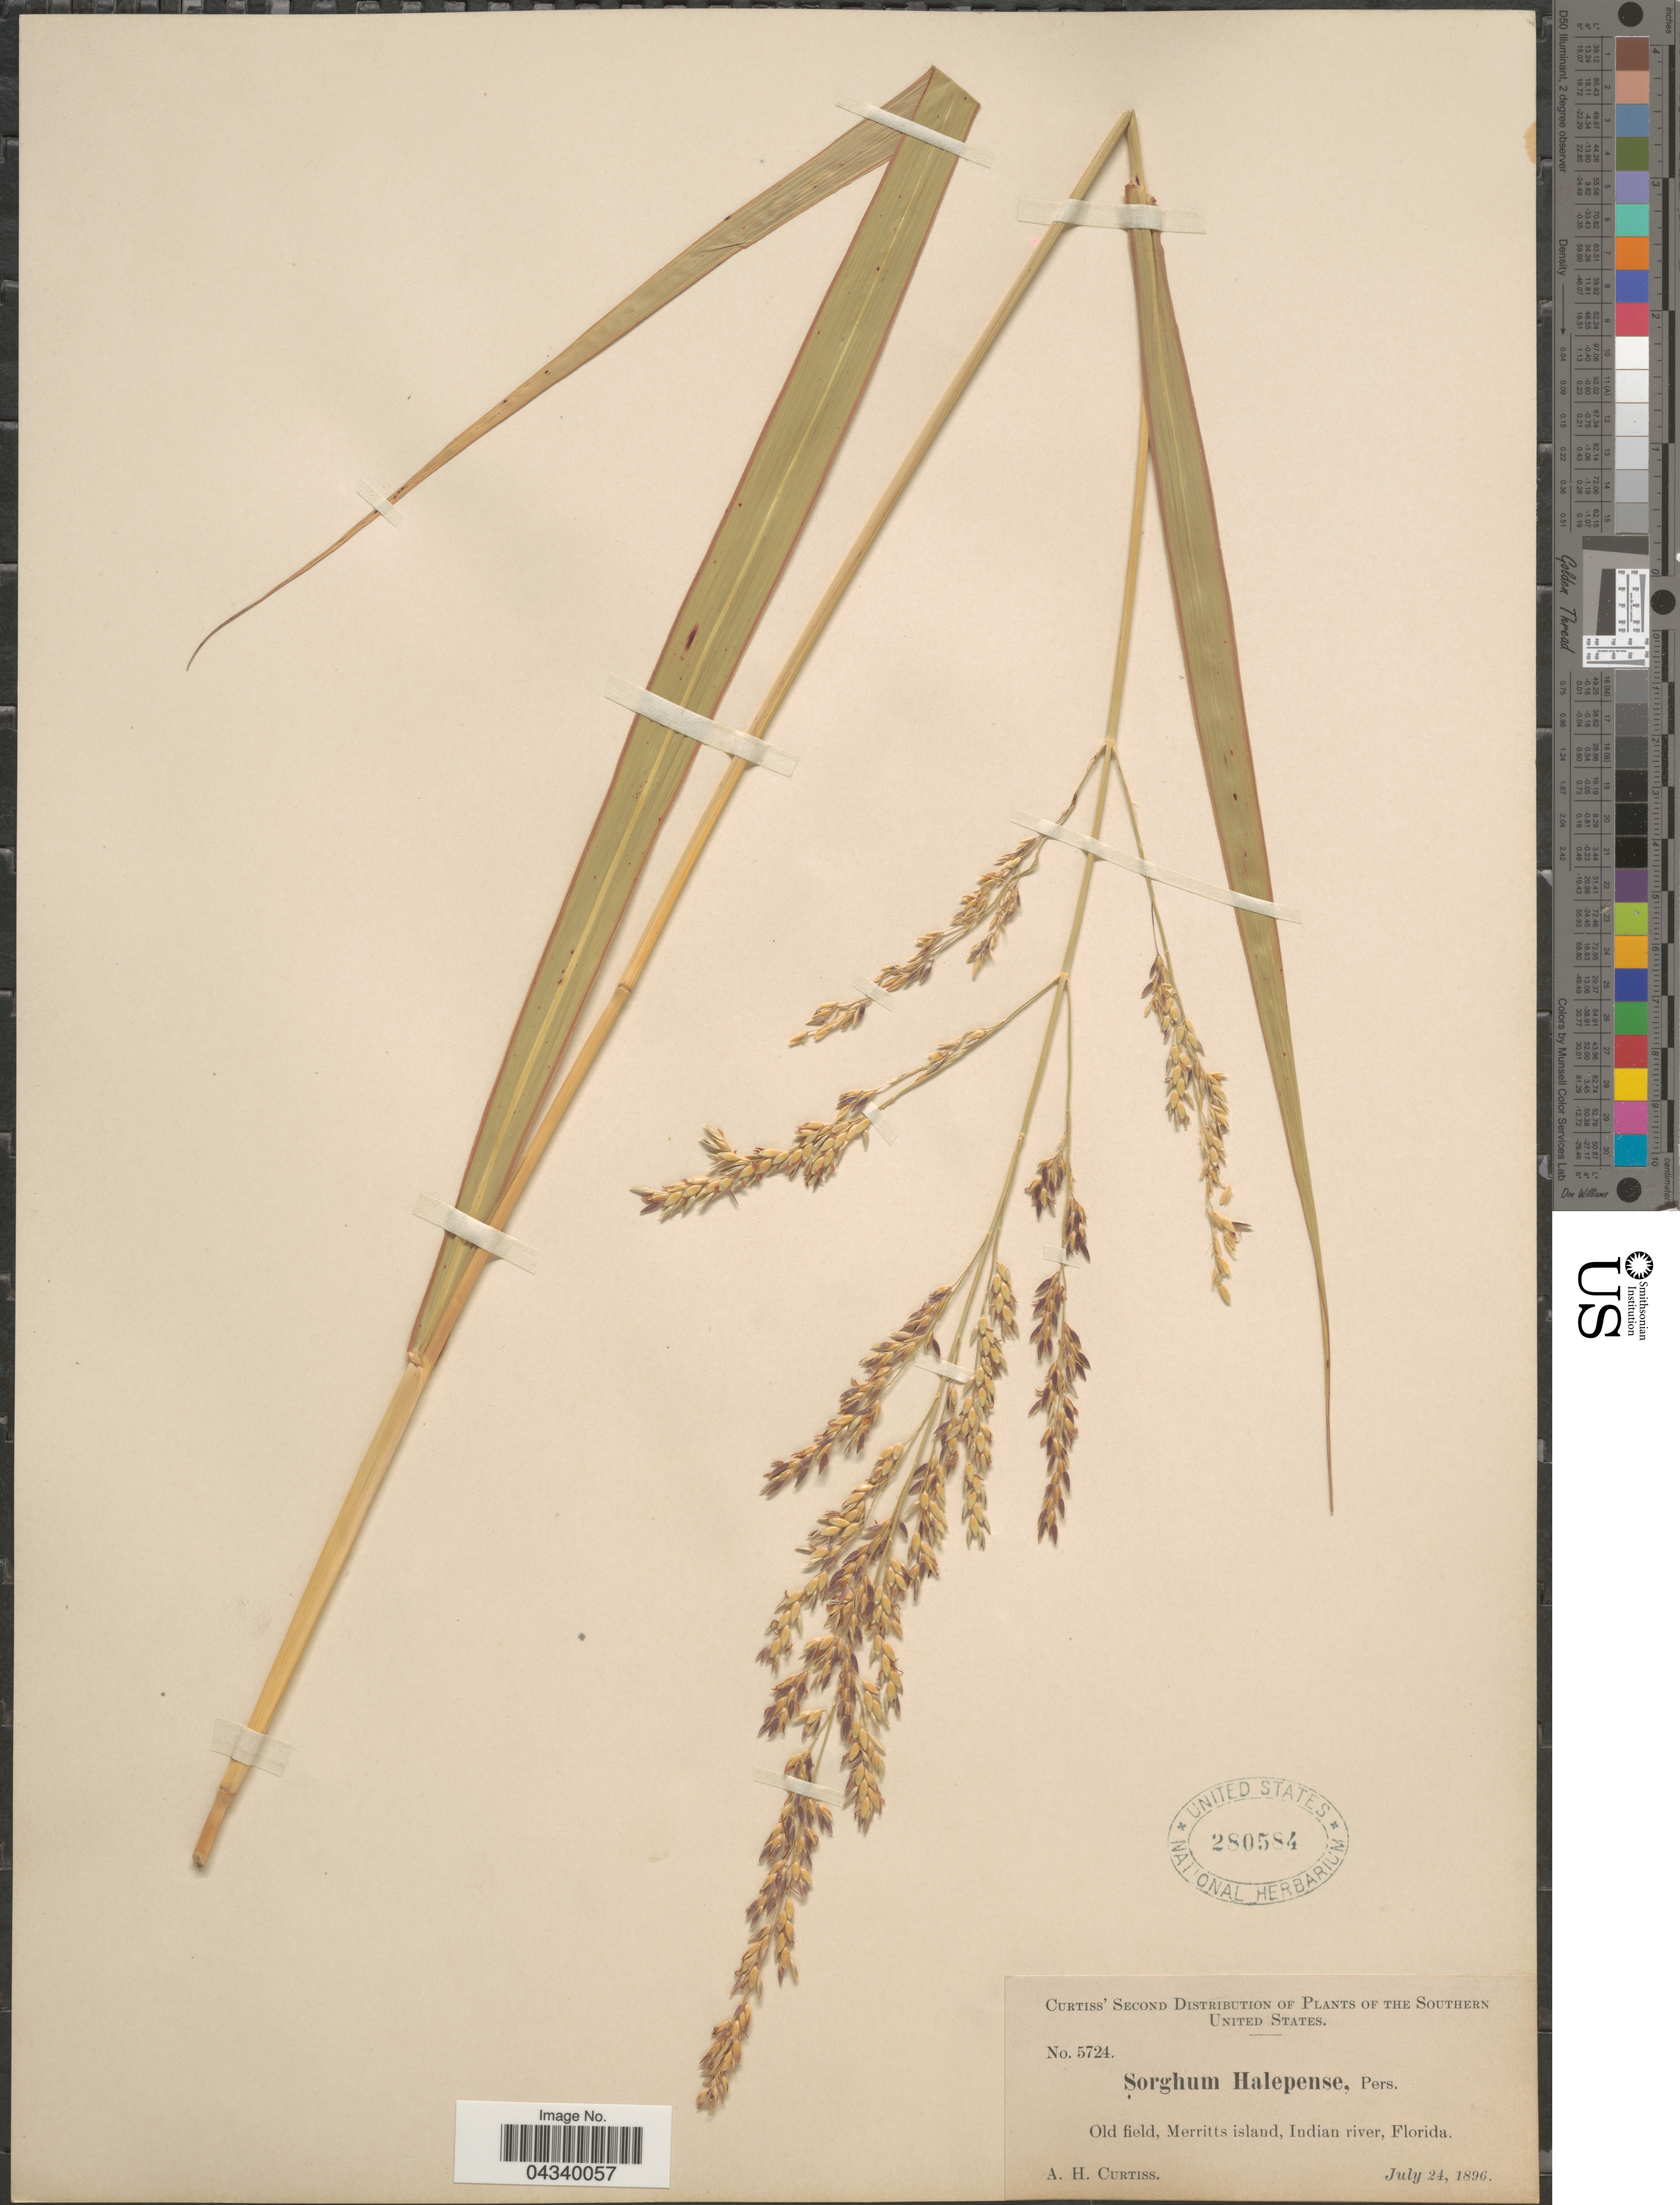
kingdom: Plantae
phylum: Tracheophyta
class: Liliopsida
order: Poales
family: Poaceae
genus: Sorghum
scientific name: Sorghum halepense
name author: (L.) Pers.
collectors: A. H. Curtiss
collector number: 5724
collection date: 1896-07-24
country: United States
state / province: Florida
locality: The Southern United States. Old field, Merritts island, Indian river.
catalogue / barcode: US 280584